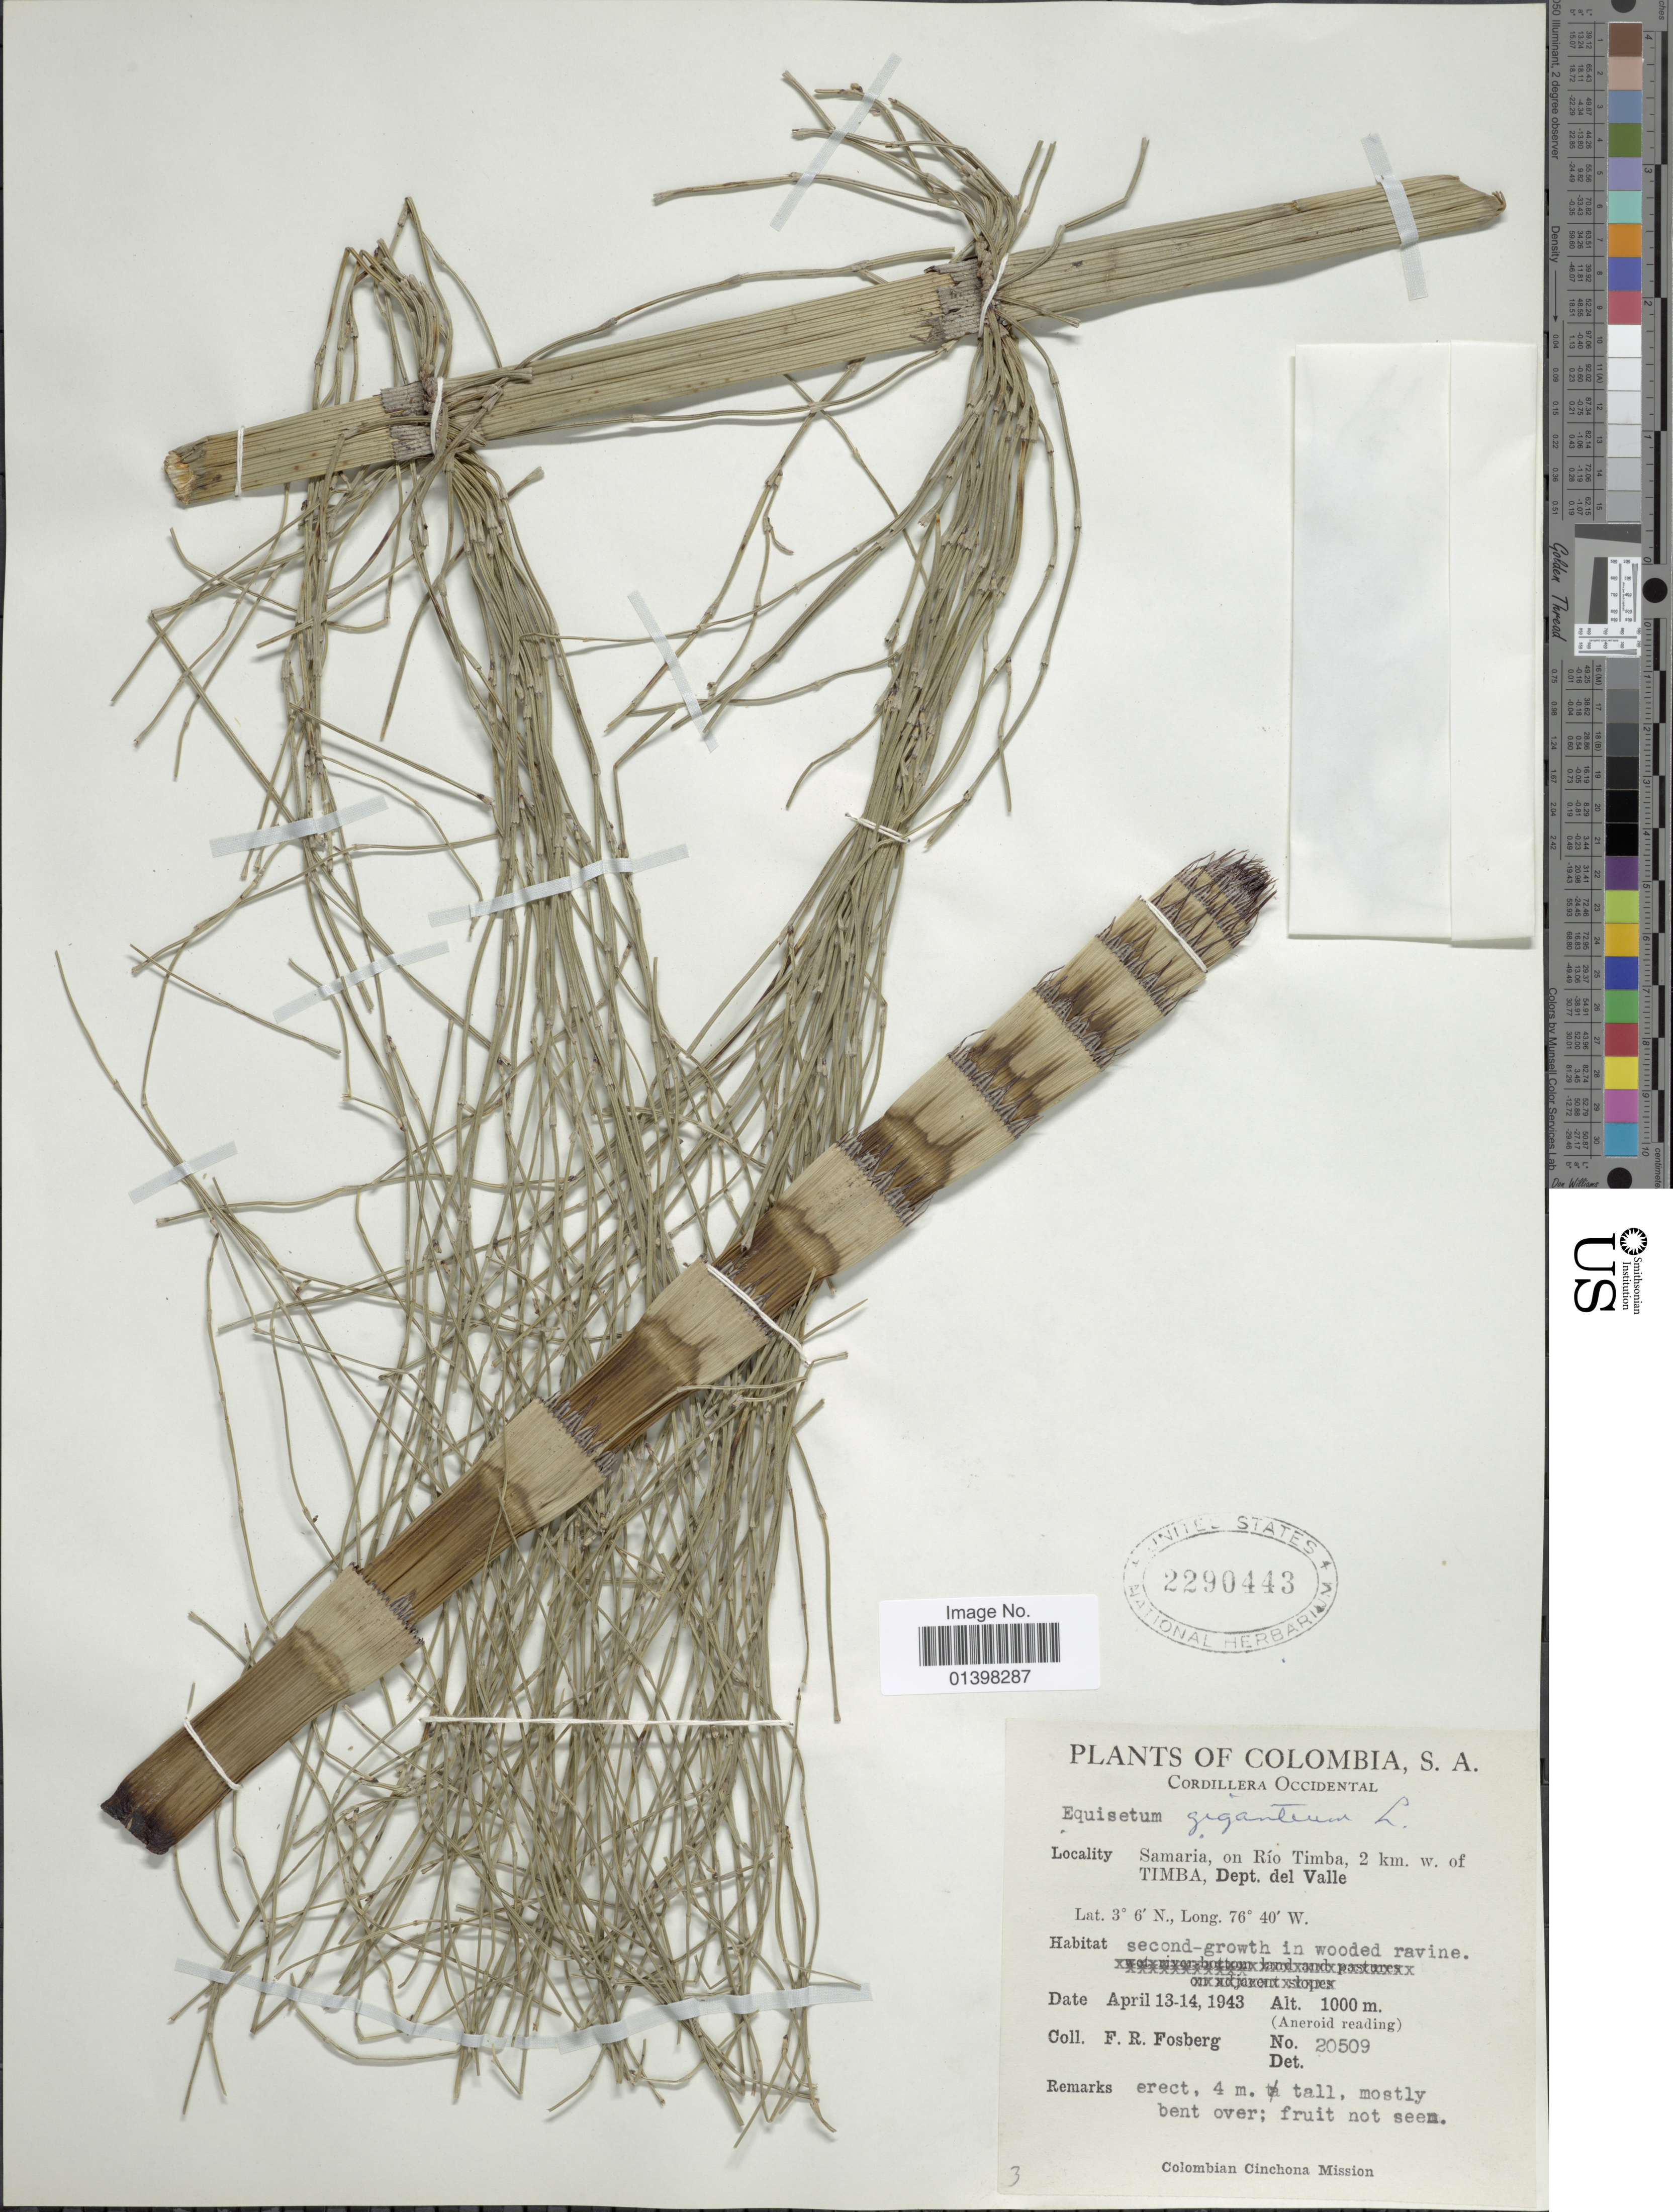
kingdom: Plantae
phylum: Tracheophyta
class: Polypodiopsida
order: Equisetales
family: Equisetaceae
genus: Equisetum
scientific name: Equisetum giganteum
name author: L.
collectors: F. R. Fosberg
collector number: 20509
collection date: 1943-04-13/1943-04-14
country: Colombia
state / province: Valle del Cauca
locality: Cordillera Occidental, Samaria, on Río Timba, 2 km w. of Timba, Dept del Valle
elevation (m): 1000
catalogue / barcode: US 2290443